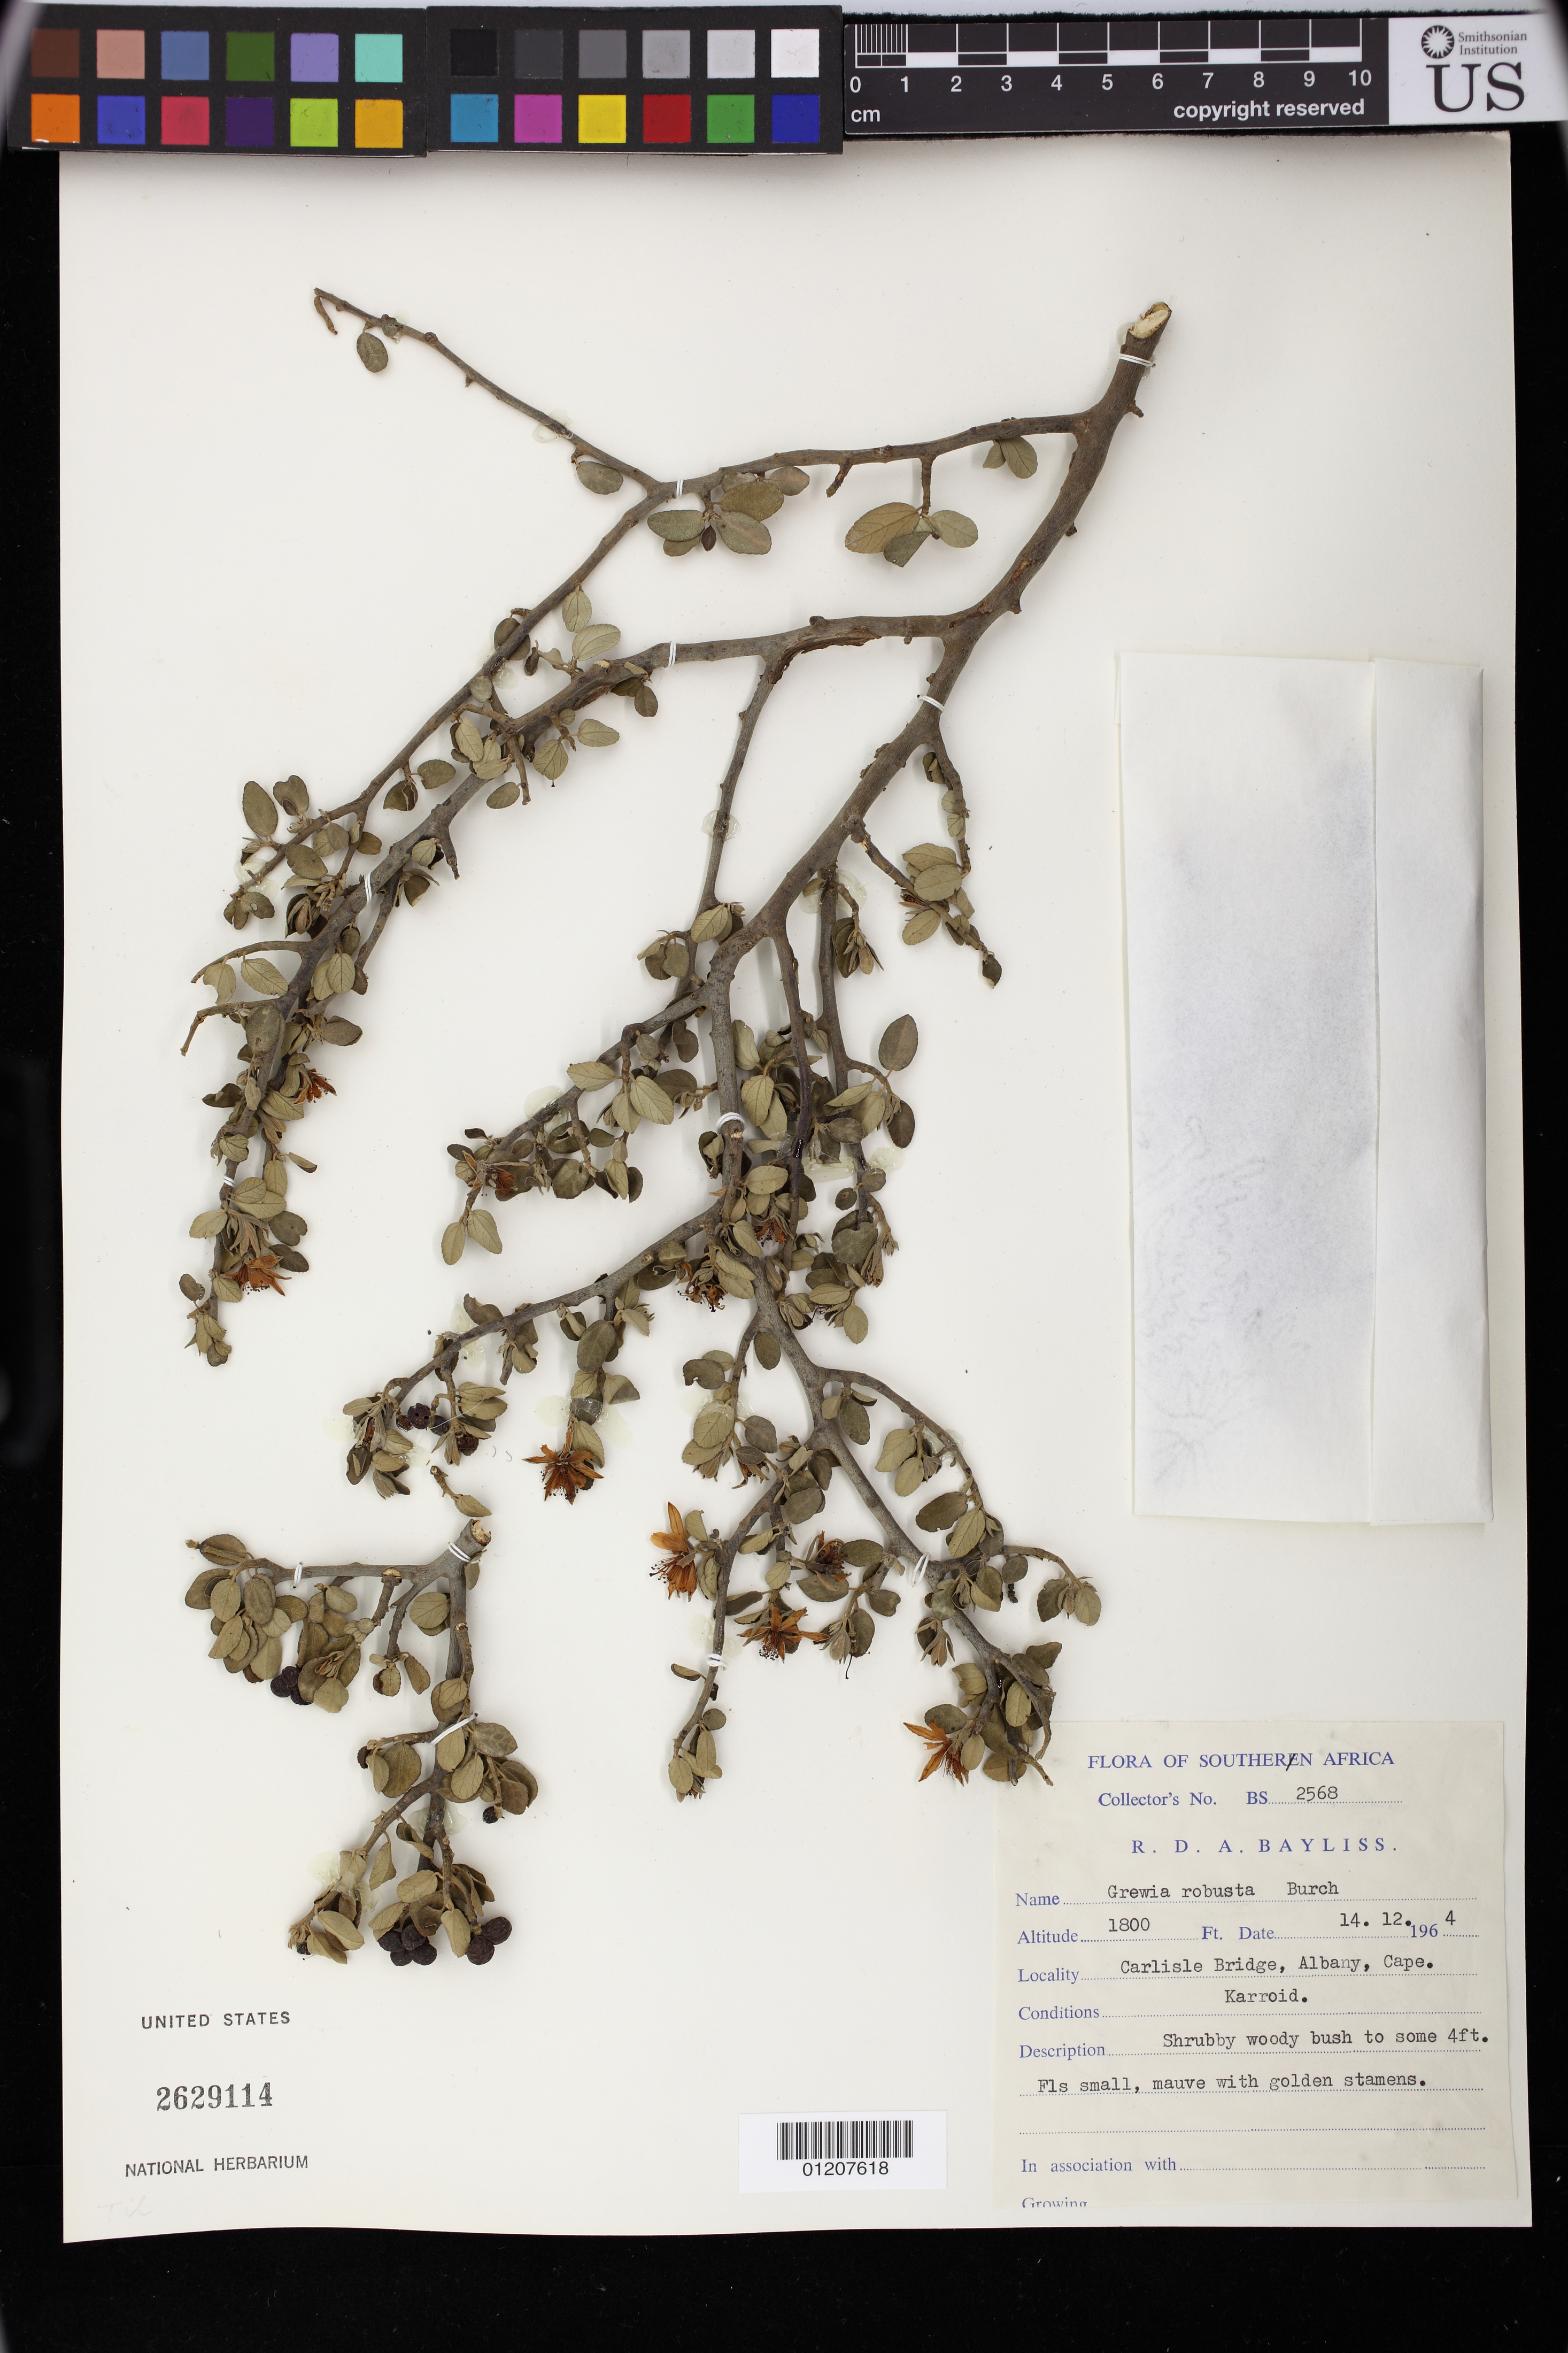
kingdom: Plantae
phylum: Tracheophyta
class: Magnoliopsida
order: Malvales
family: Malvaceae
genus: Grewia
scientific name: Grewia robusta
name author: Burch.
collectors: R. D. Bayliss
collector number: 2568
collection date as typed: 14 Dec 1964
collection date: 1964-12-14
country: South Africa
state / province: Northern Cape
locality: Carlisle Bridge, Albany, Cape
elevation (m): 549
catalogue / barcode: US 2629114